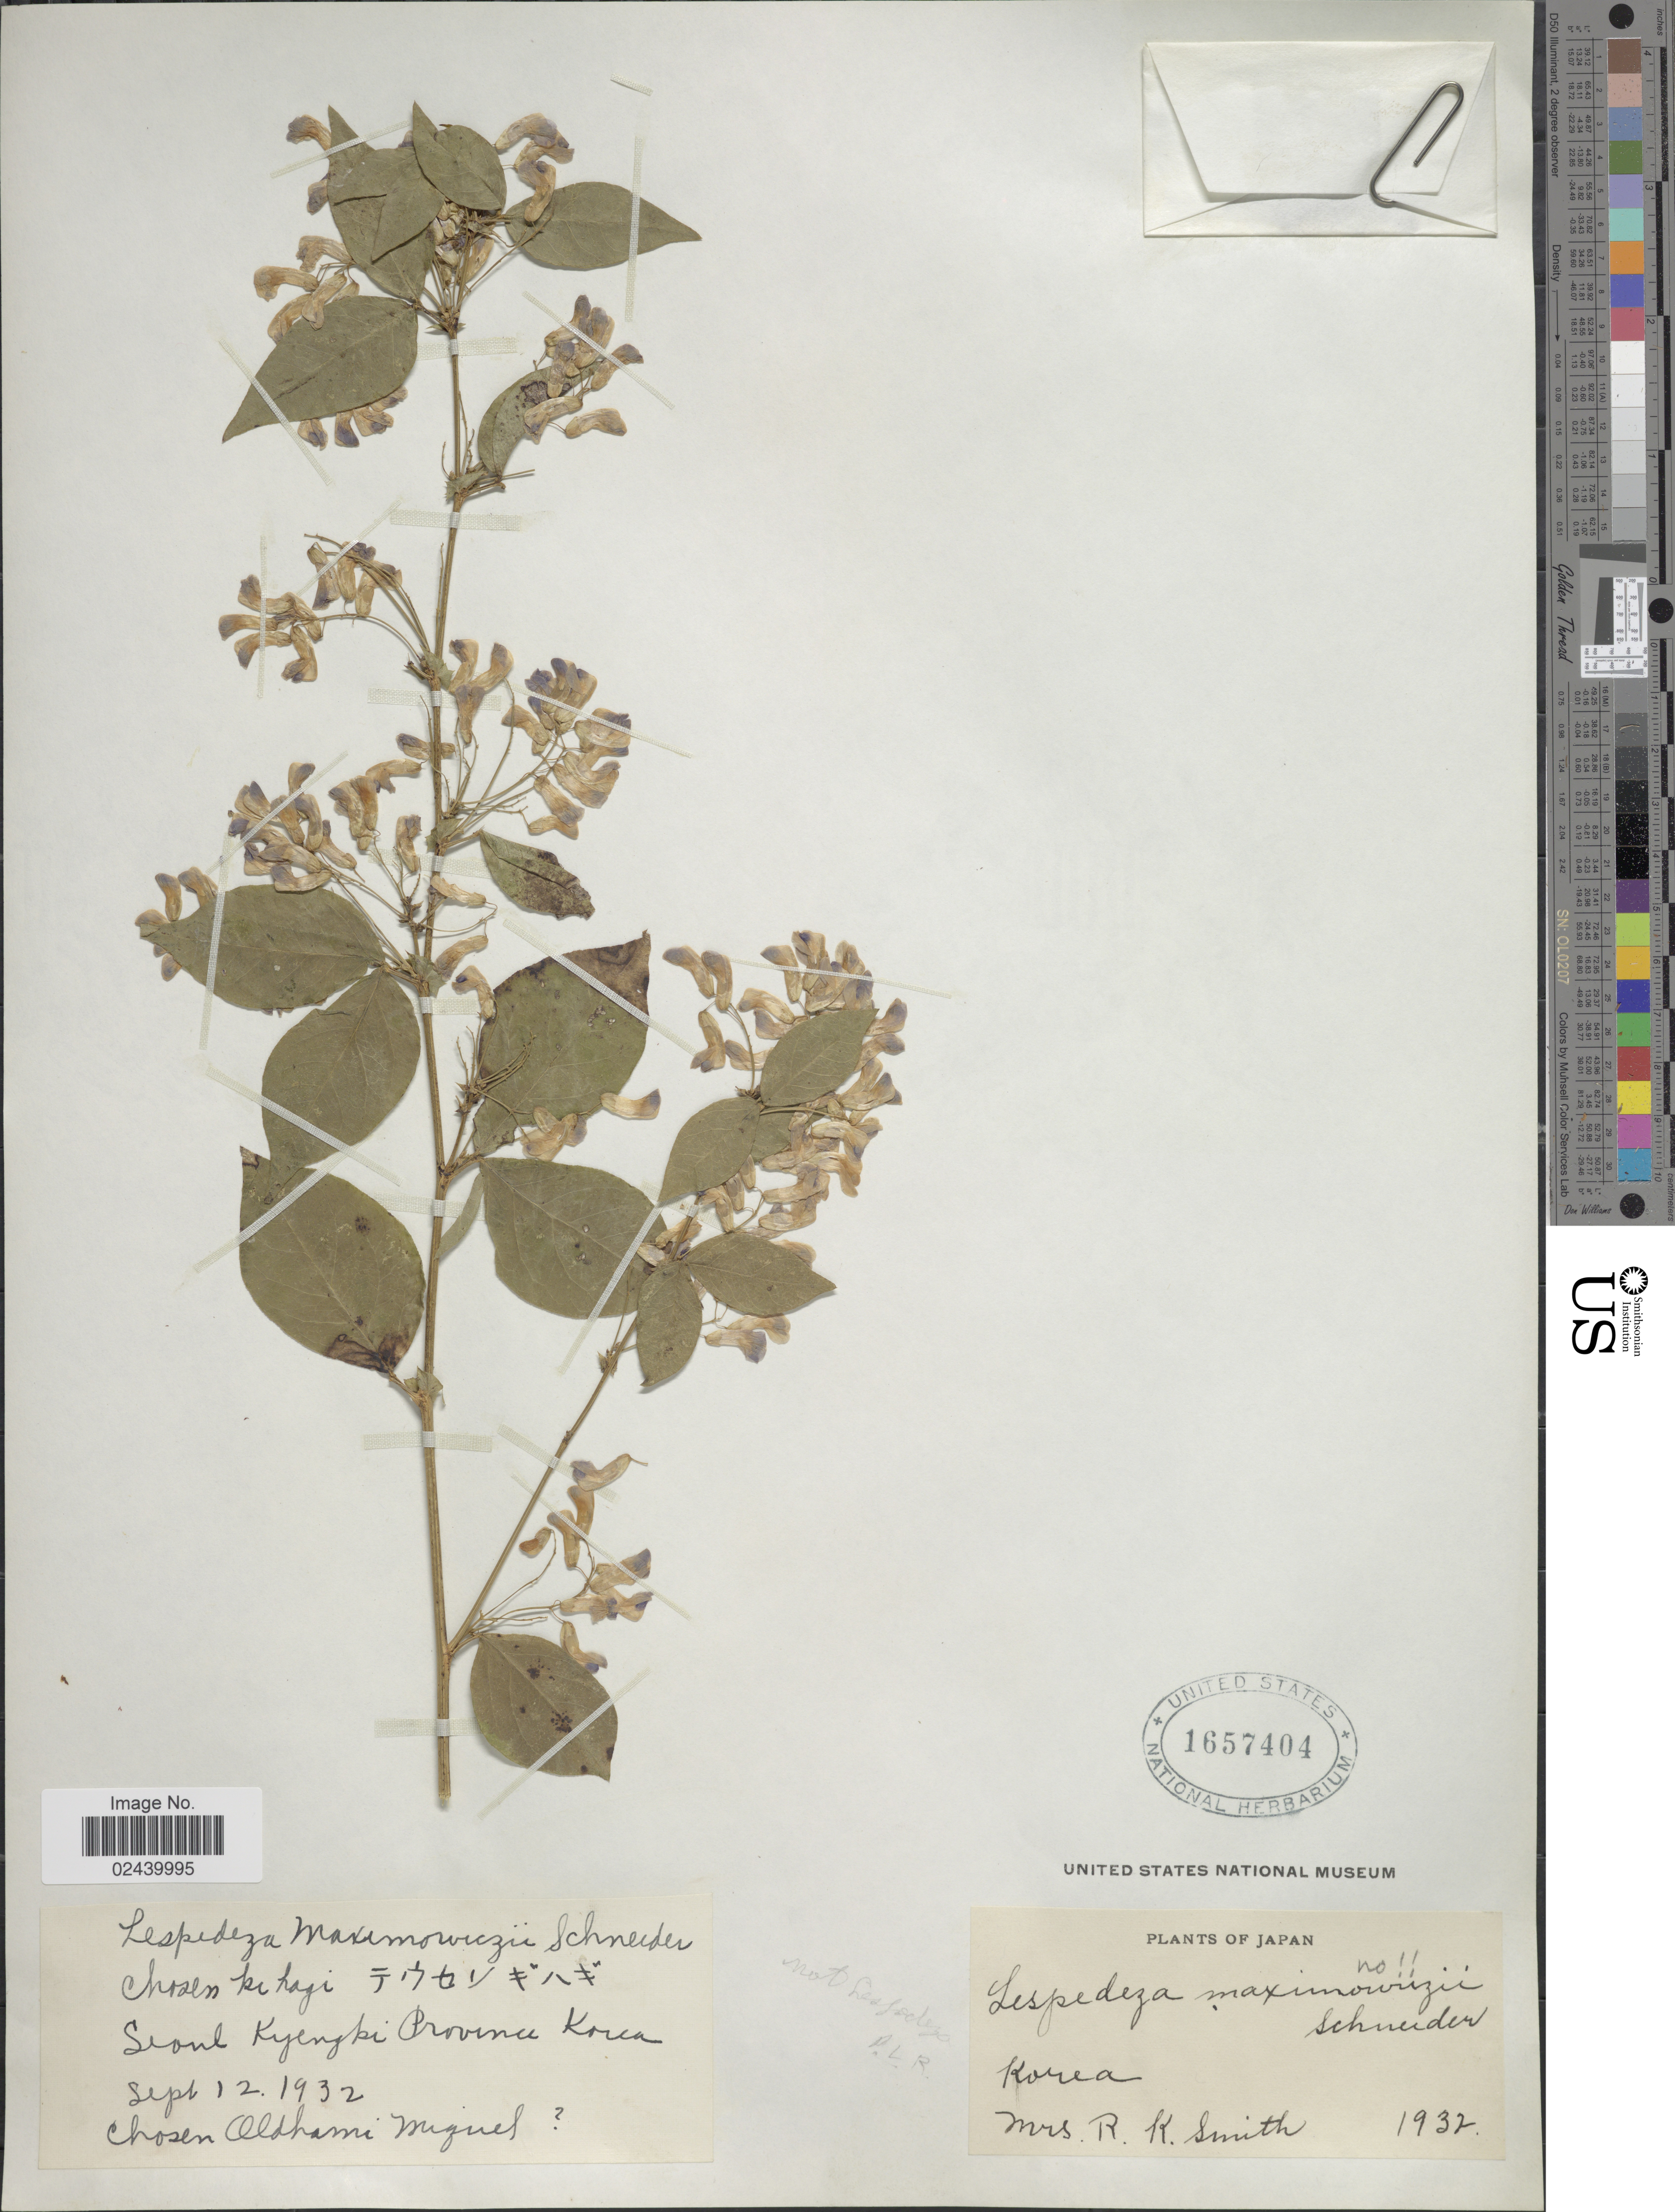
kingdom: Plantae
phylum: Tracheophyta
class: Magnoliopsida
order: Fabales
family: Fabaceae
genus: Vicia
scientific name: Vicia unijuga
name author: A. Braun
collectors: R. Smith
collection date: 1932-09-12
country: South Korea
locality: Seoul Kyenjki Province Korea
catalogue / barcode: US 1657404